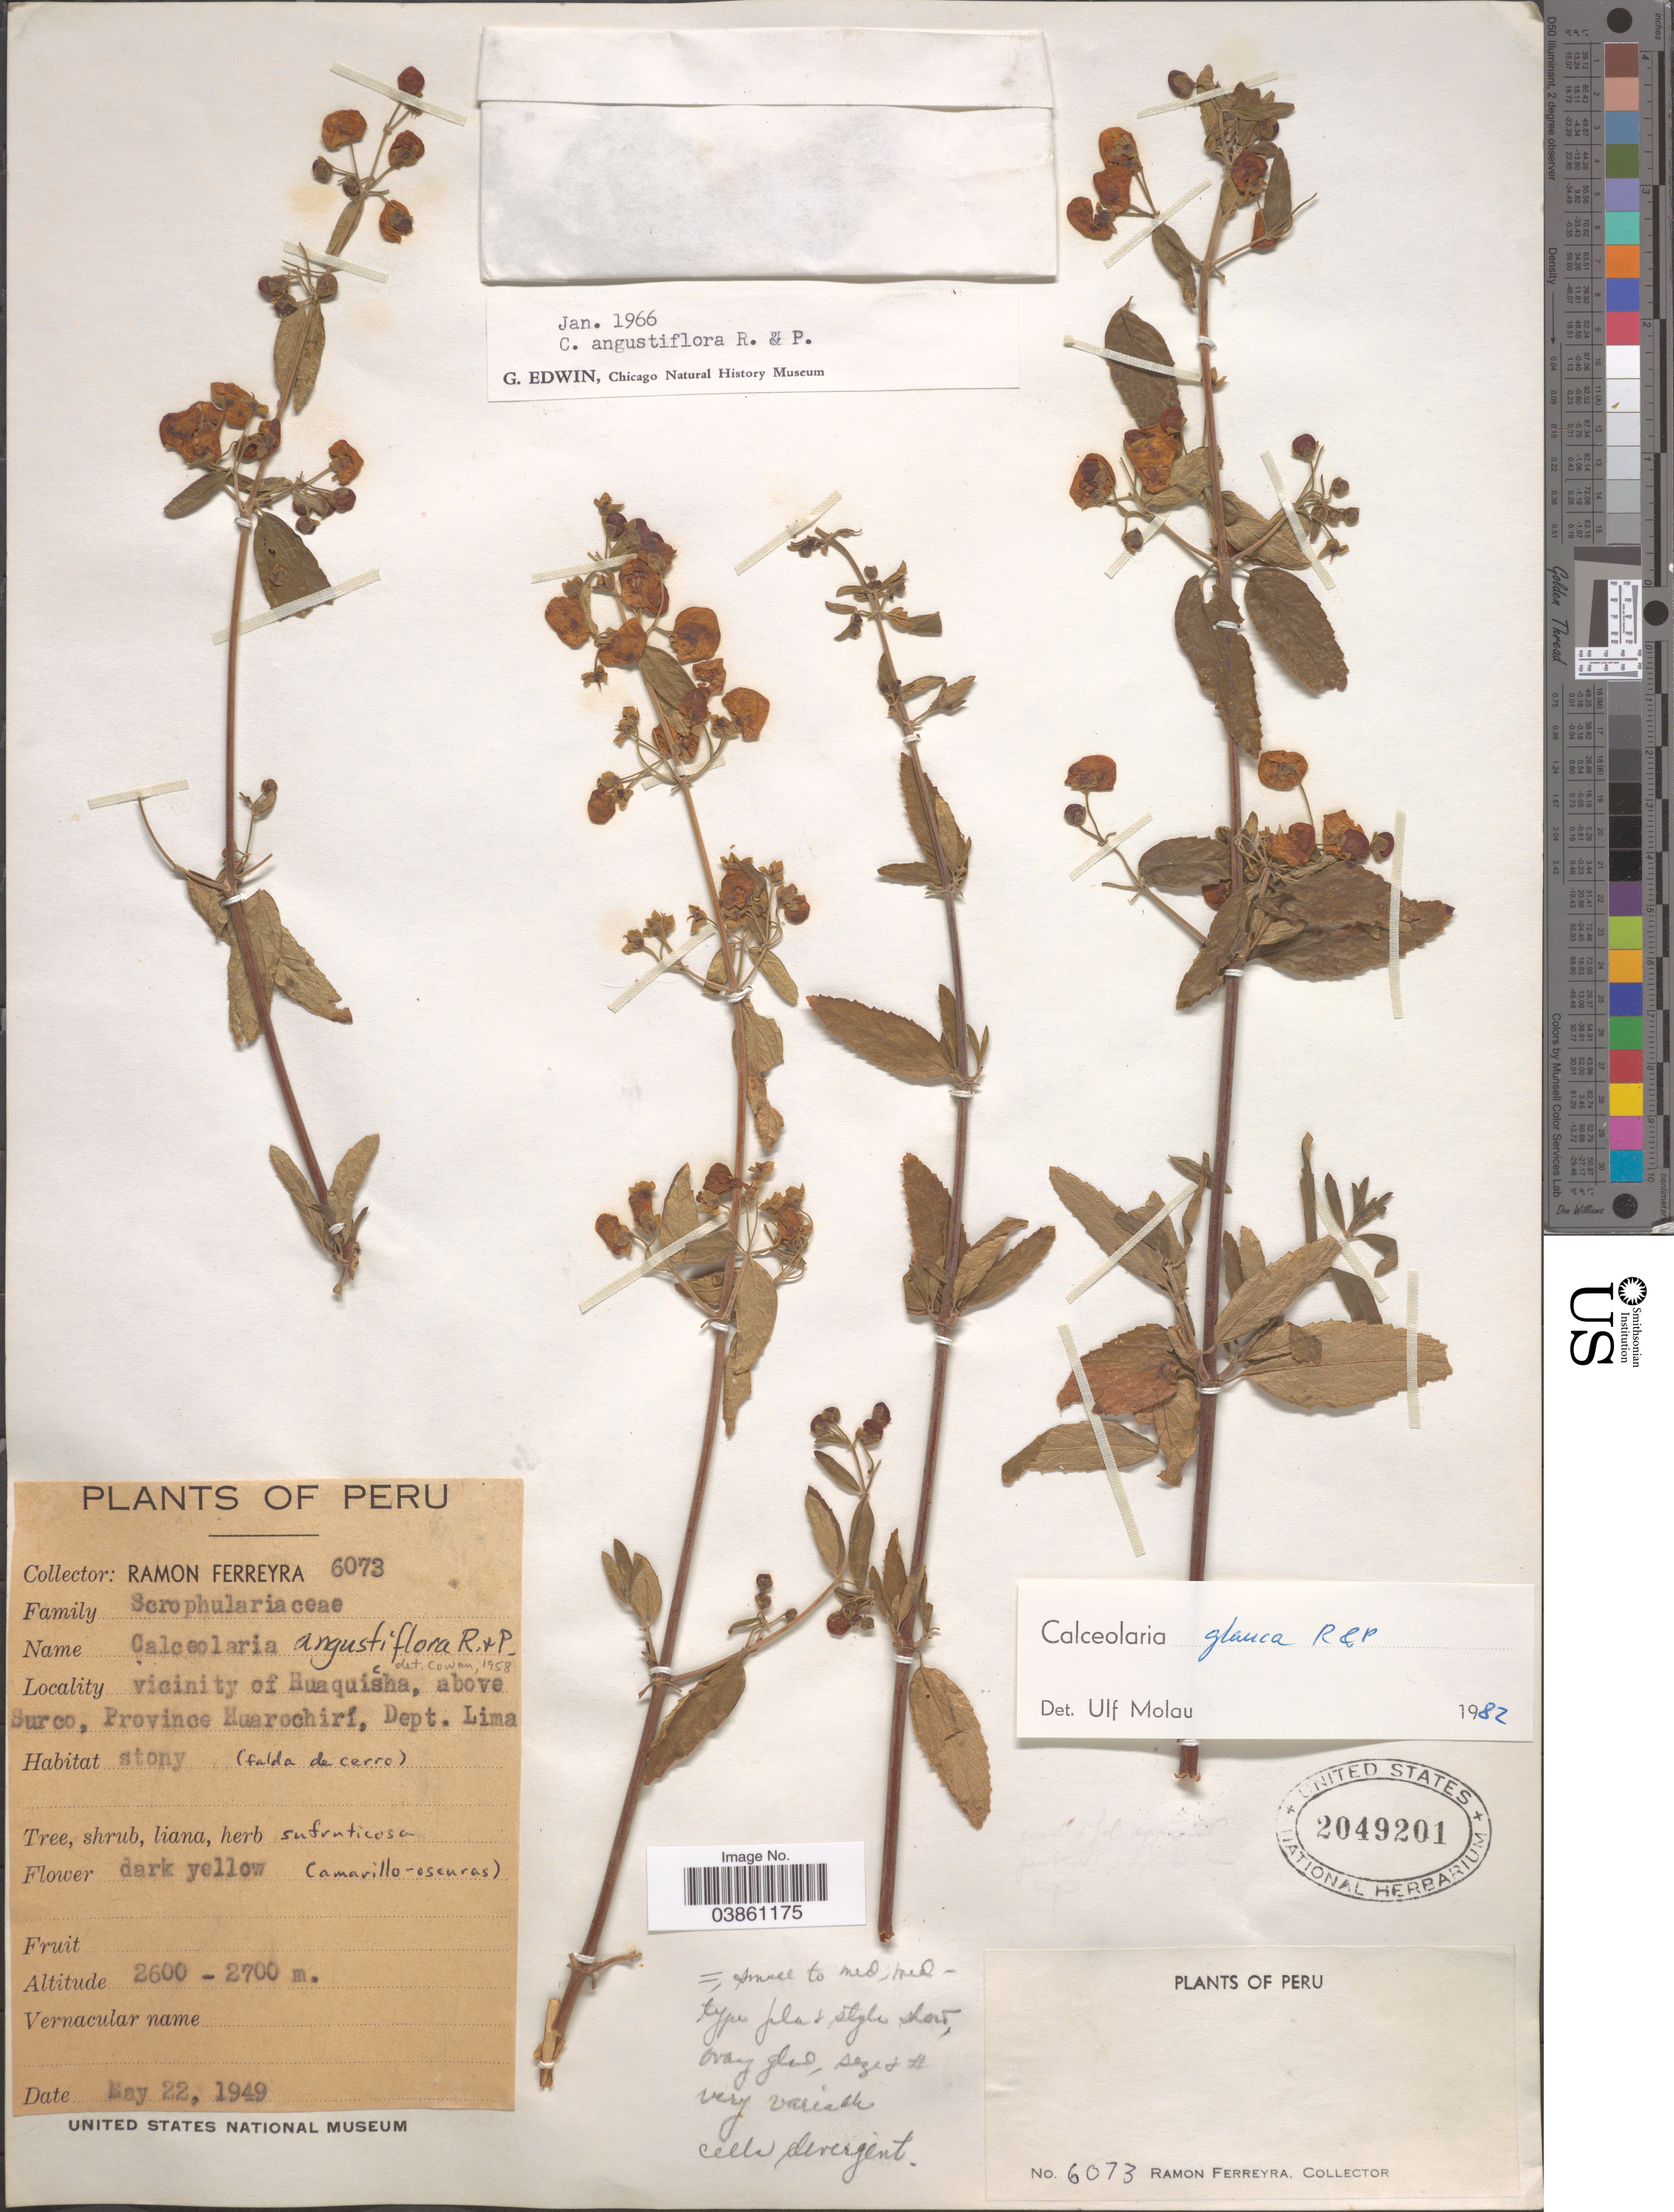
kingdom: Plantae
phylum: Tracheophyta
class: Magnoliopsida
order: Lamiales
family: Calceolariaceae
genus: Calceolaria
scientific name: Calceolaria glauca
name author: Ruiz & Pav.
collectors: R. A. Ferreyra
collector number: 6073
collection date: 1949-05-22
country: Peru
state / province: Lima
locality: Vicinity of Huaquisha, above Surco, Province Huarochirí, Dept. Lima.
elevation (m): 2600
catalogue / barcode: US 2049201